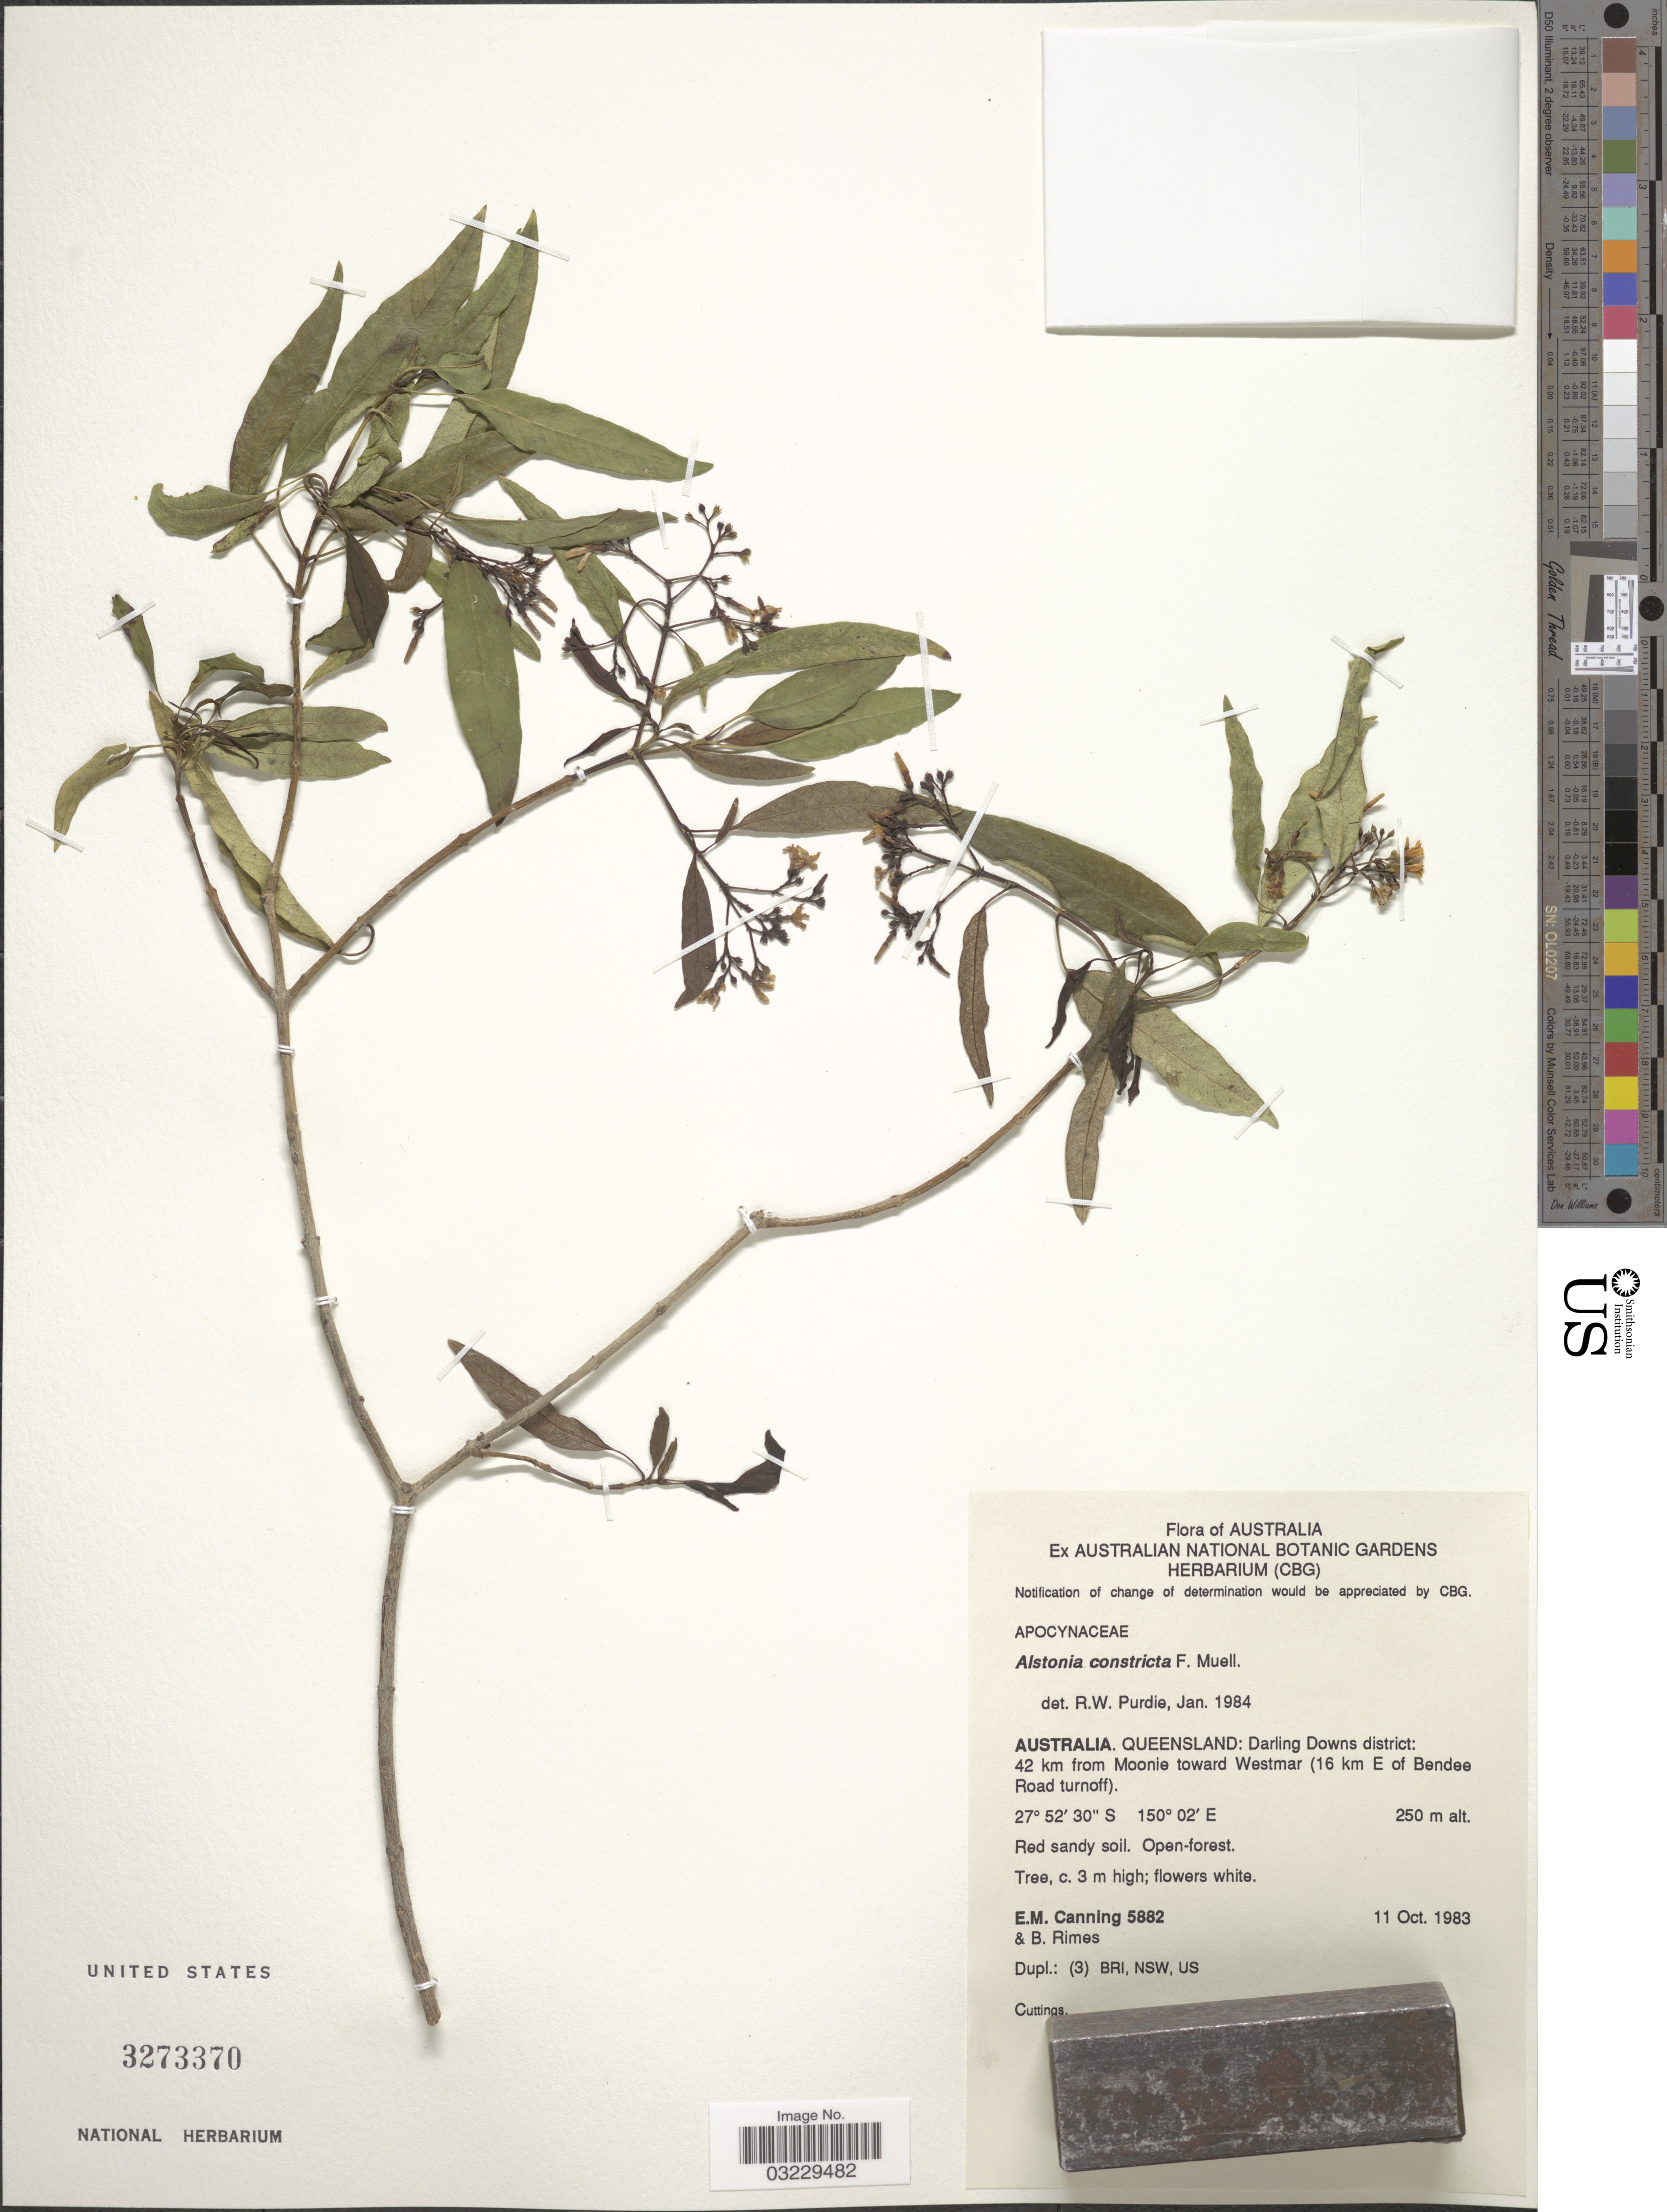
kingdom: Plantae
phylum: Tracheophyta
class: Magnoliopsida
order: Gentianales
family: Apocynaceae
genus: Alstonia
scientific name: Alstonia constricta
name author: F. Muell.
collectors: E. Canning & B. Rimes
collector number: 5882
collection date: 1983-10-11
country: Australia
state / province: Queensland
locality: Darling Downs district: 42 km from Moonie toward Westmar (16 km E of Bendee Road turnoff).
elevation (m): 250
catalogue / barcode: US 3273370